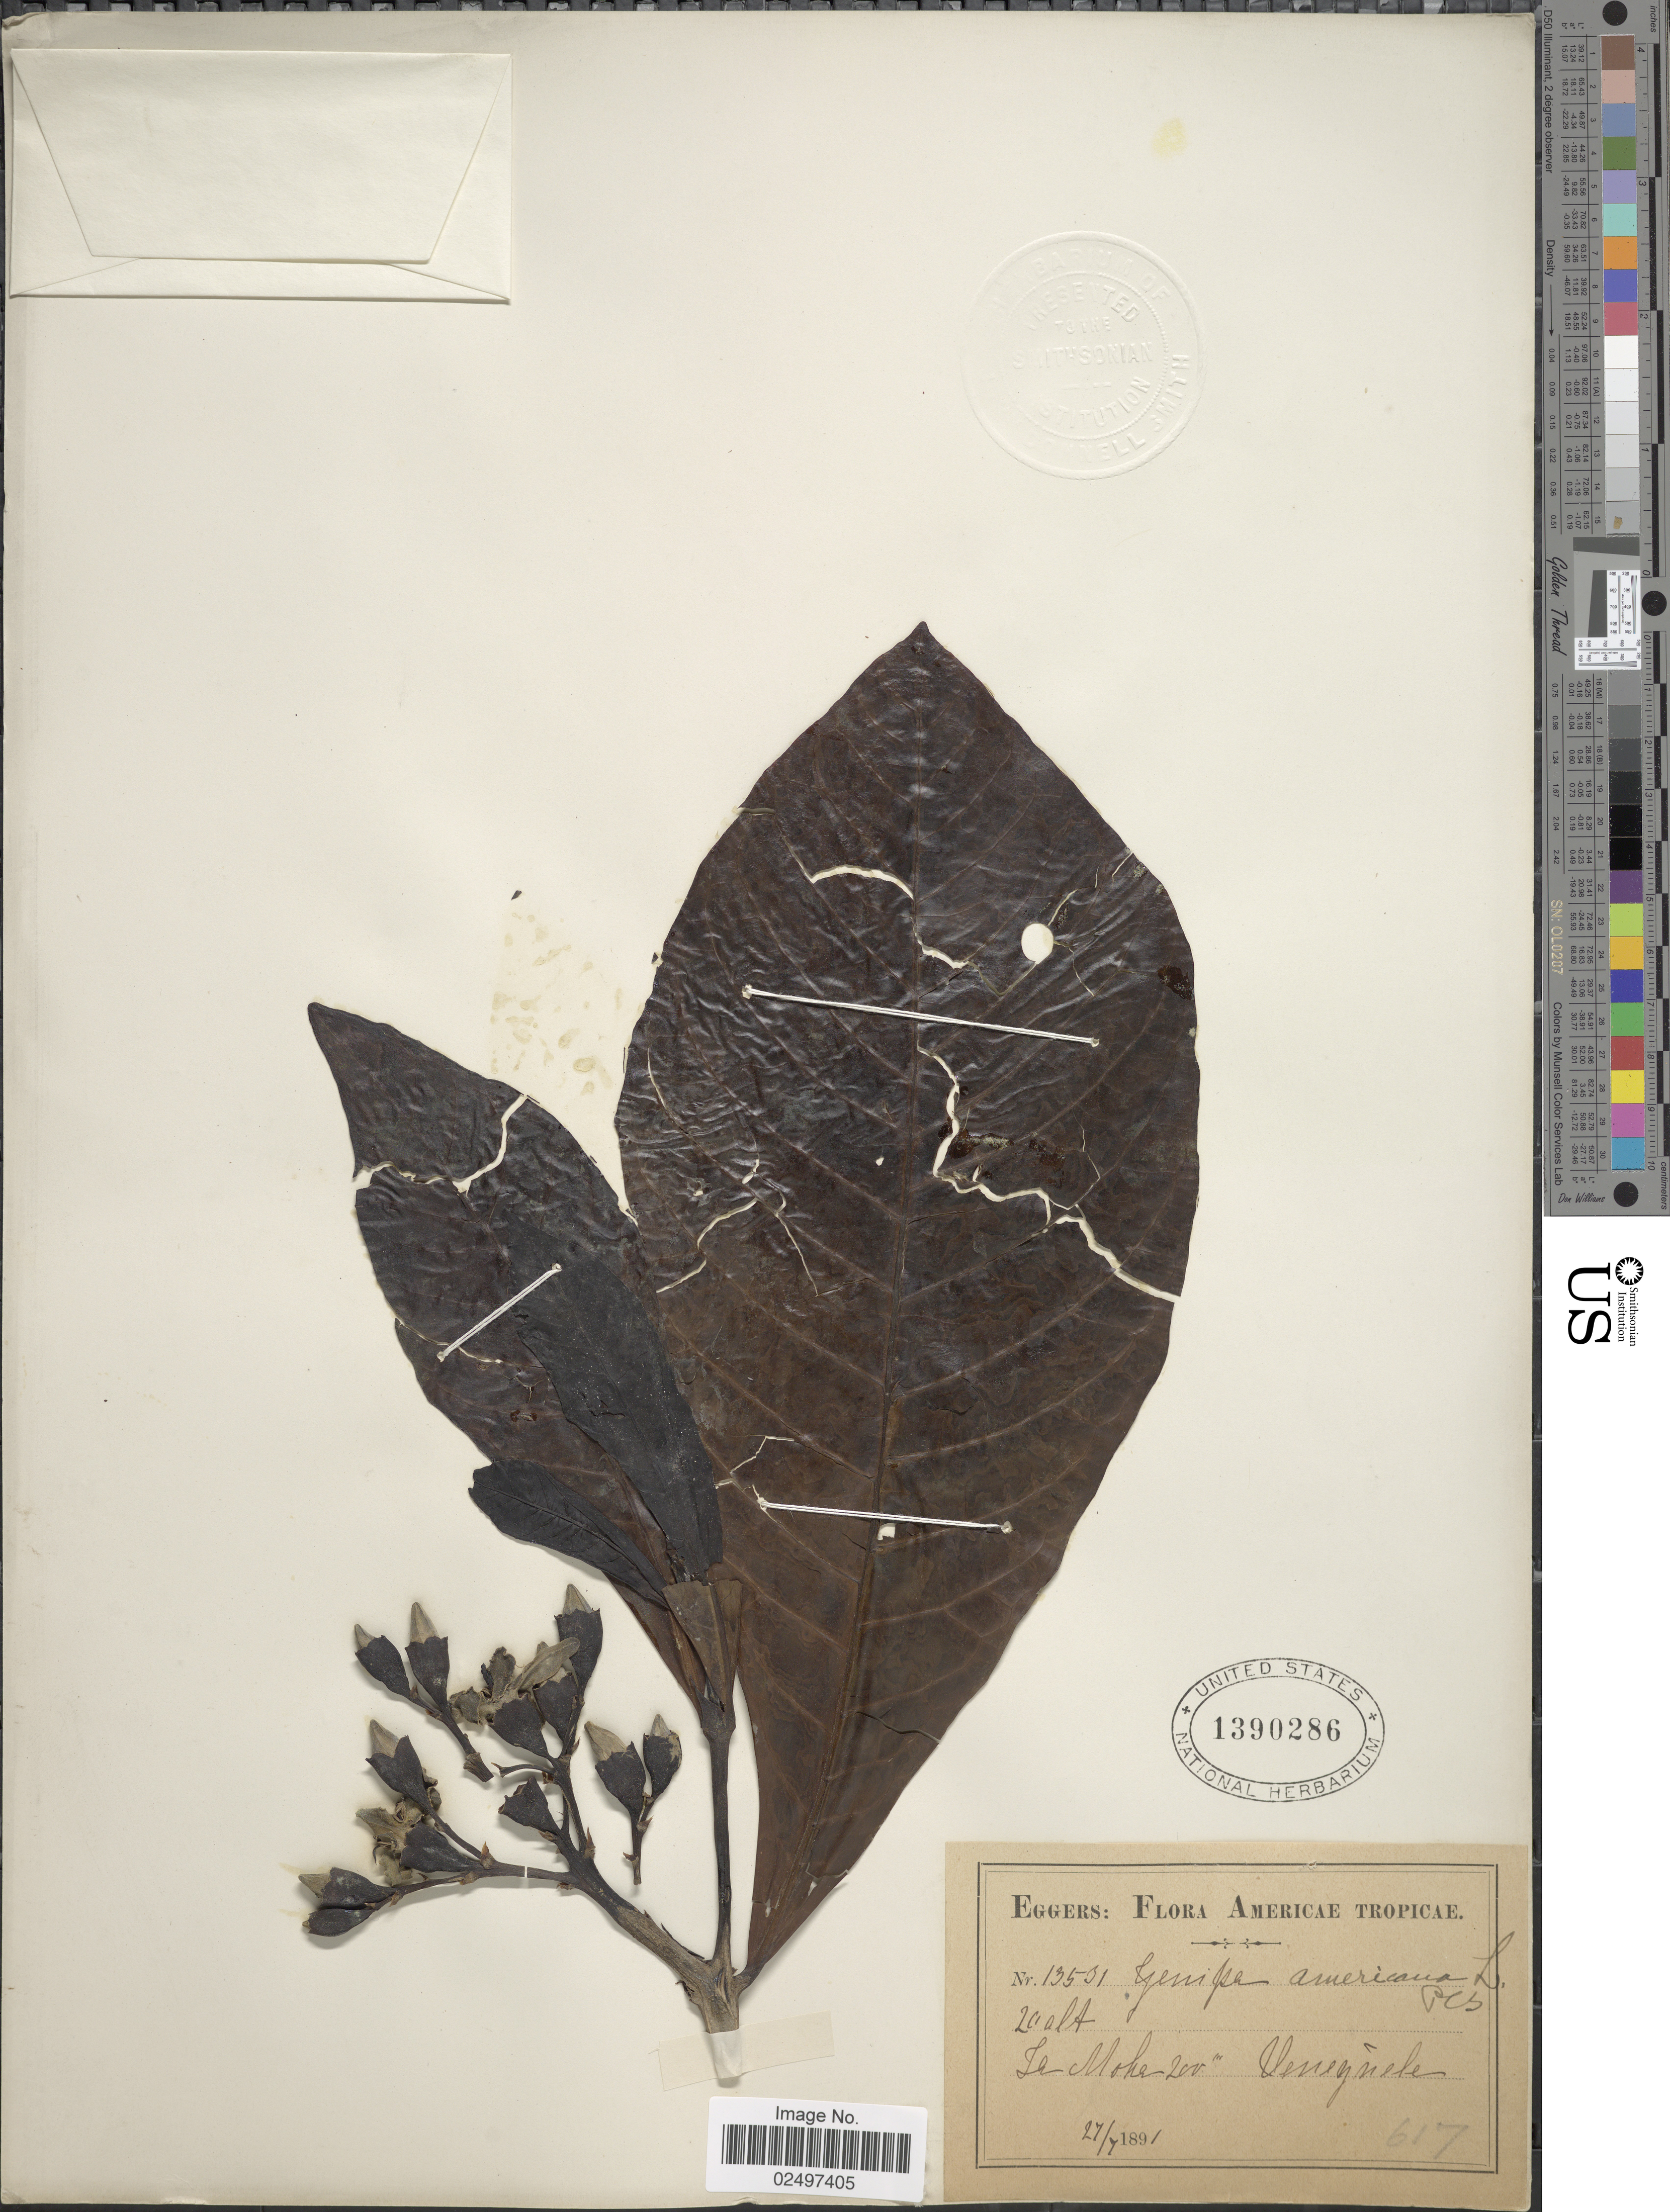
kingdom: Plantae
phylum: Tracheophyta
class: Magnoliopsida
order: Gentianales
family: Rubiaceae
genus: Genipa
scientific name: Genipa americana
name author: L.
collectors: -. Eggers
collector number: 13501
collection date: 1891-07-27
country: Venezuela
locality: In La Moka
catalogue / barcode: US 1390286